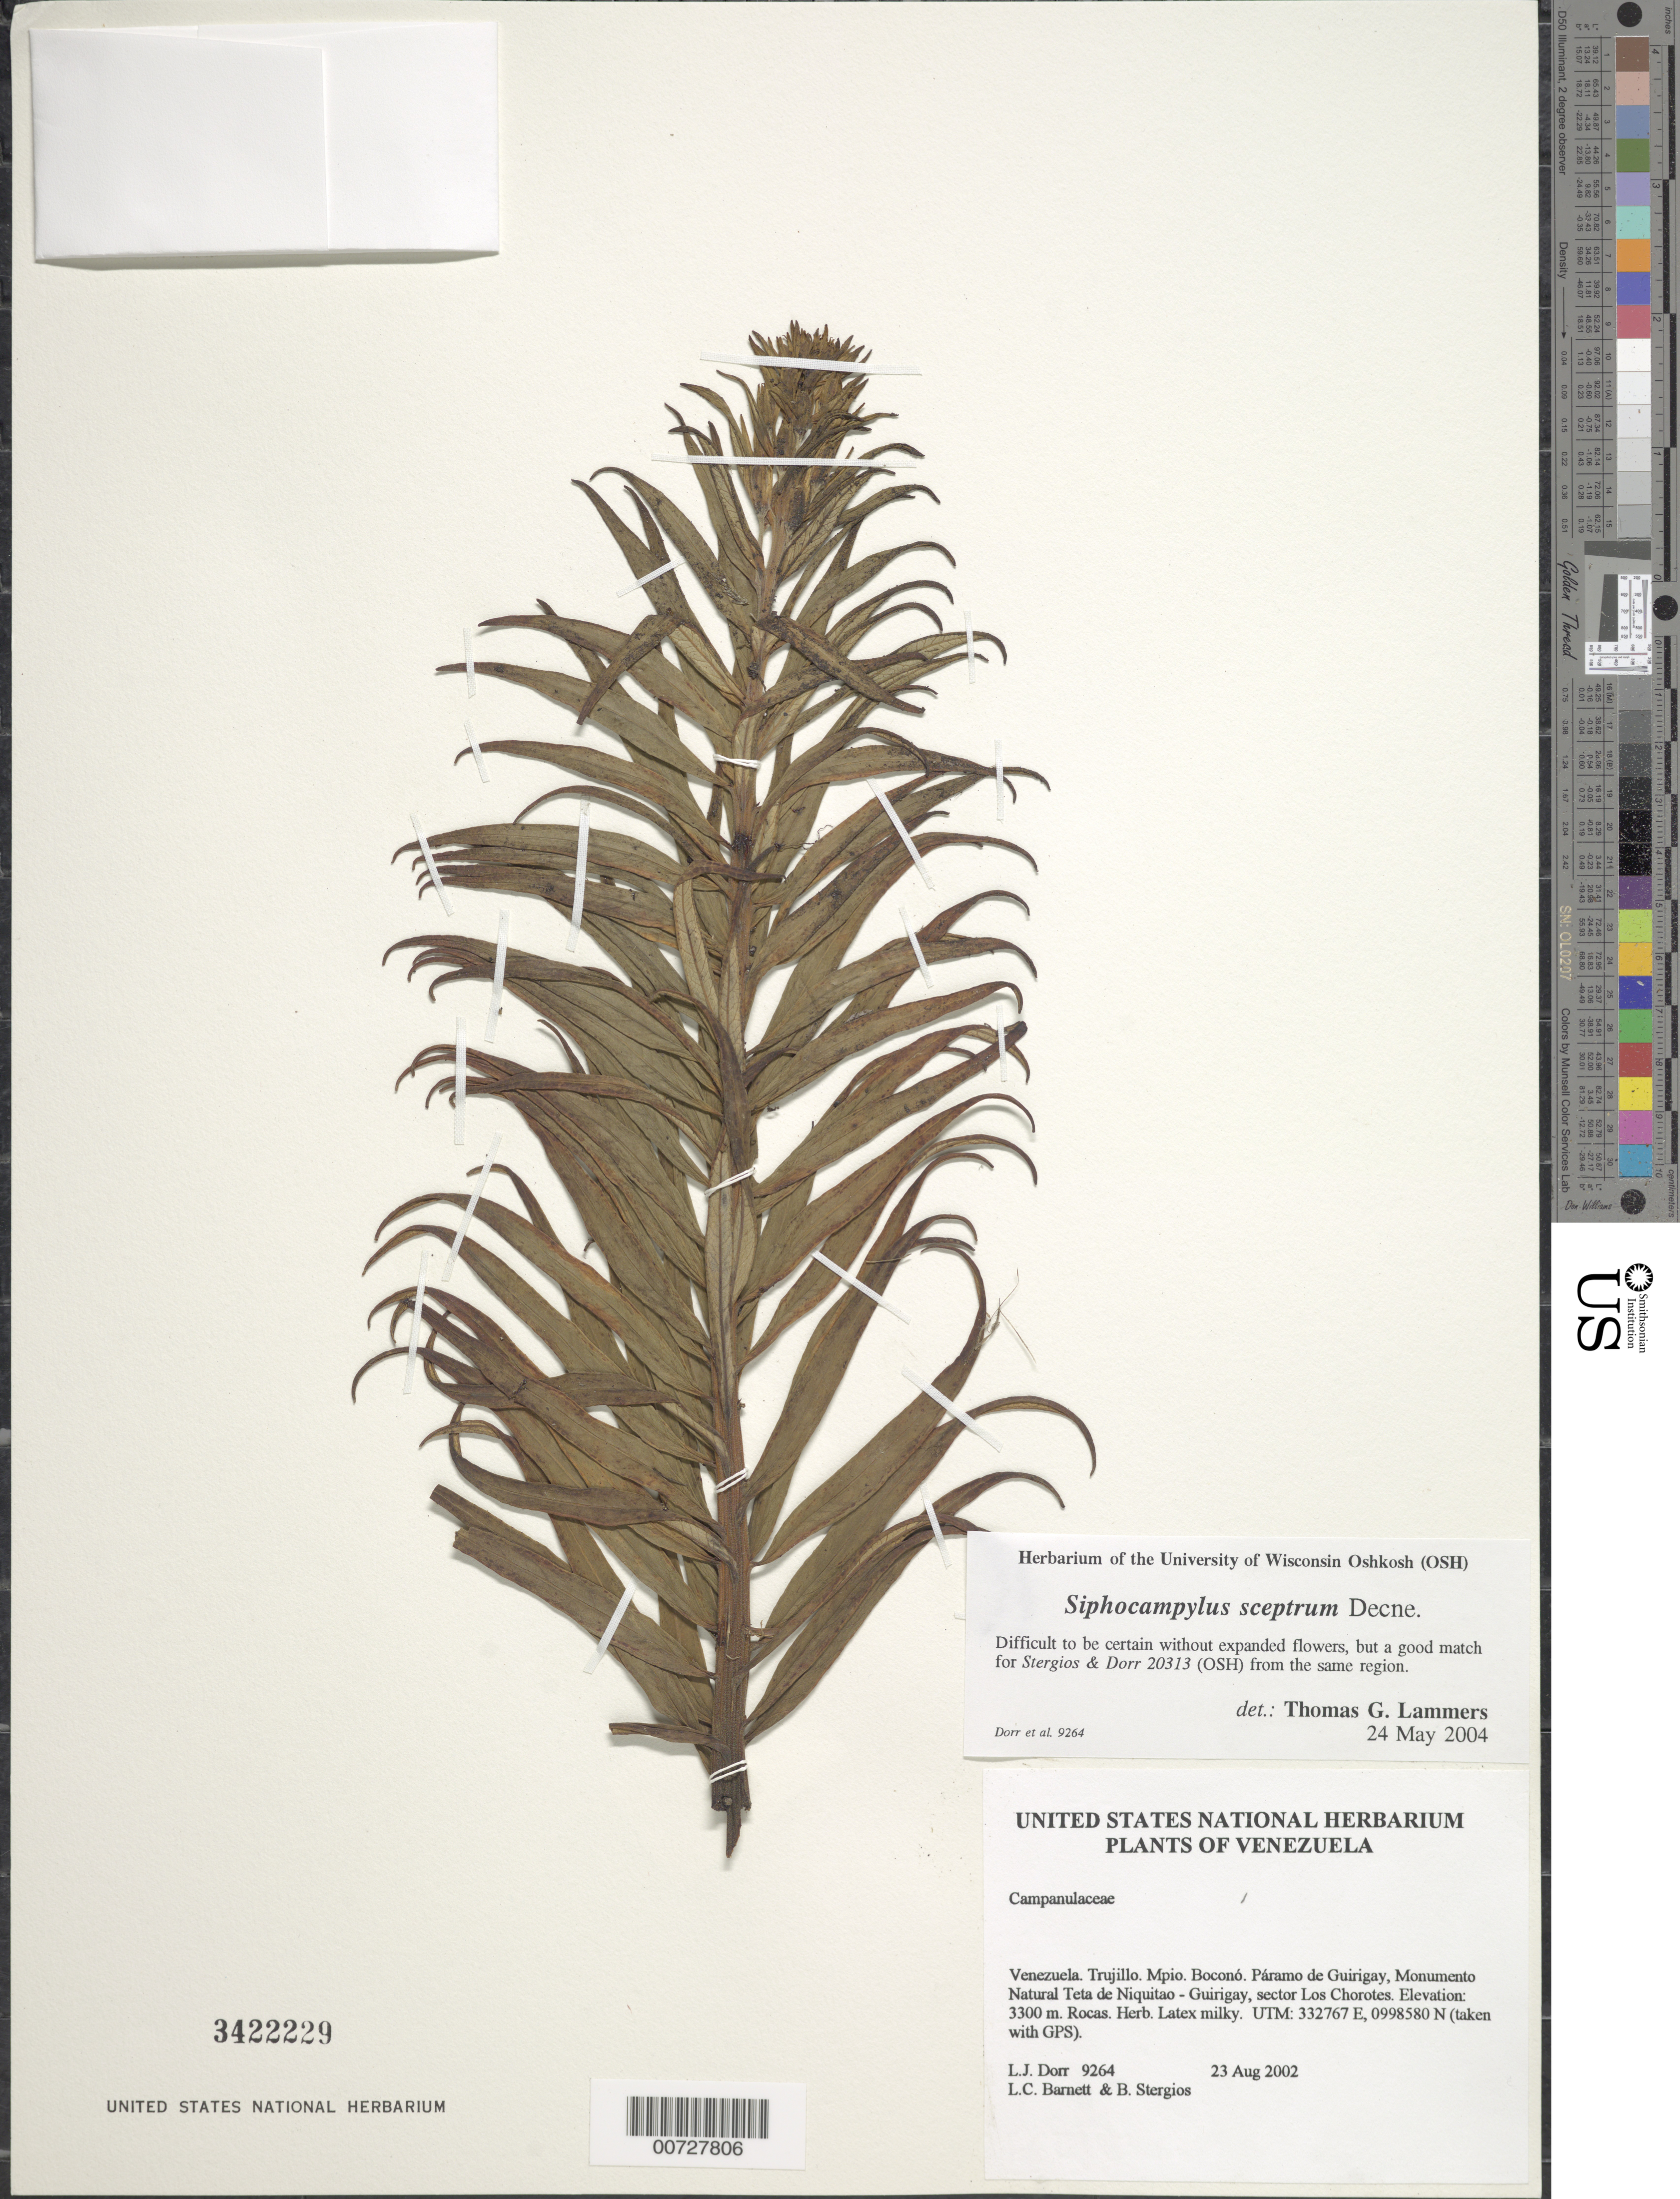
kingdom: Plantae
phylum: Tracheophyta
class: Magnoliopsida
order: Asterales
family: Campanulaceae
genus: Siphocampylus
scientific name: Siphocampylus sceptrum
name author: Decne. ex B.L. Linden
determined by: Lammers, T. G.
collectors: L. J. Dorr, L. C. Barnett & B. G. Stergios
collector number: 9264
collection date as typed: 23 Aug 2002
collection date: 2002-08-23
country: Venezuela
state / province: Trujillo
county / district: Boconó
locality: Páramo de Guirigay, Monumento Natural Teta de Niquitao - Guirigay, sector Los Chorotes.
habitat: Rocas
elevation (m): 3300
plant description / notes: PORT, US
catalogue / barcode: US 3422229